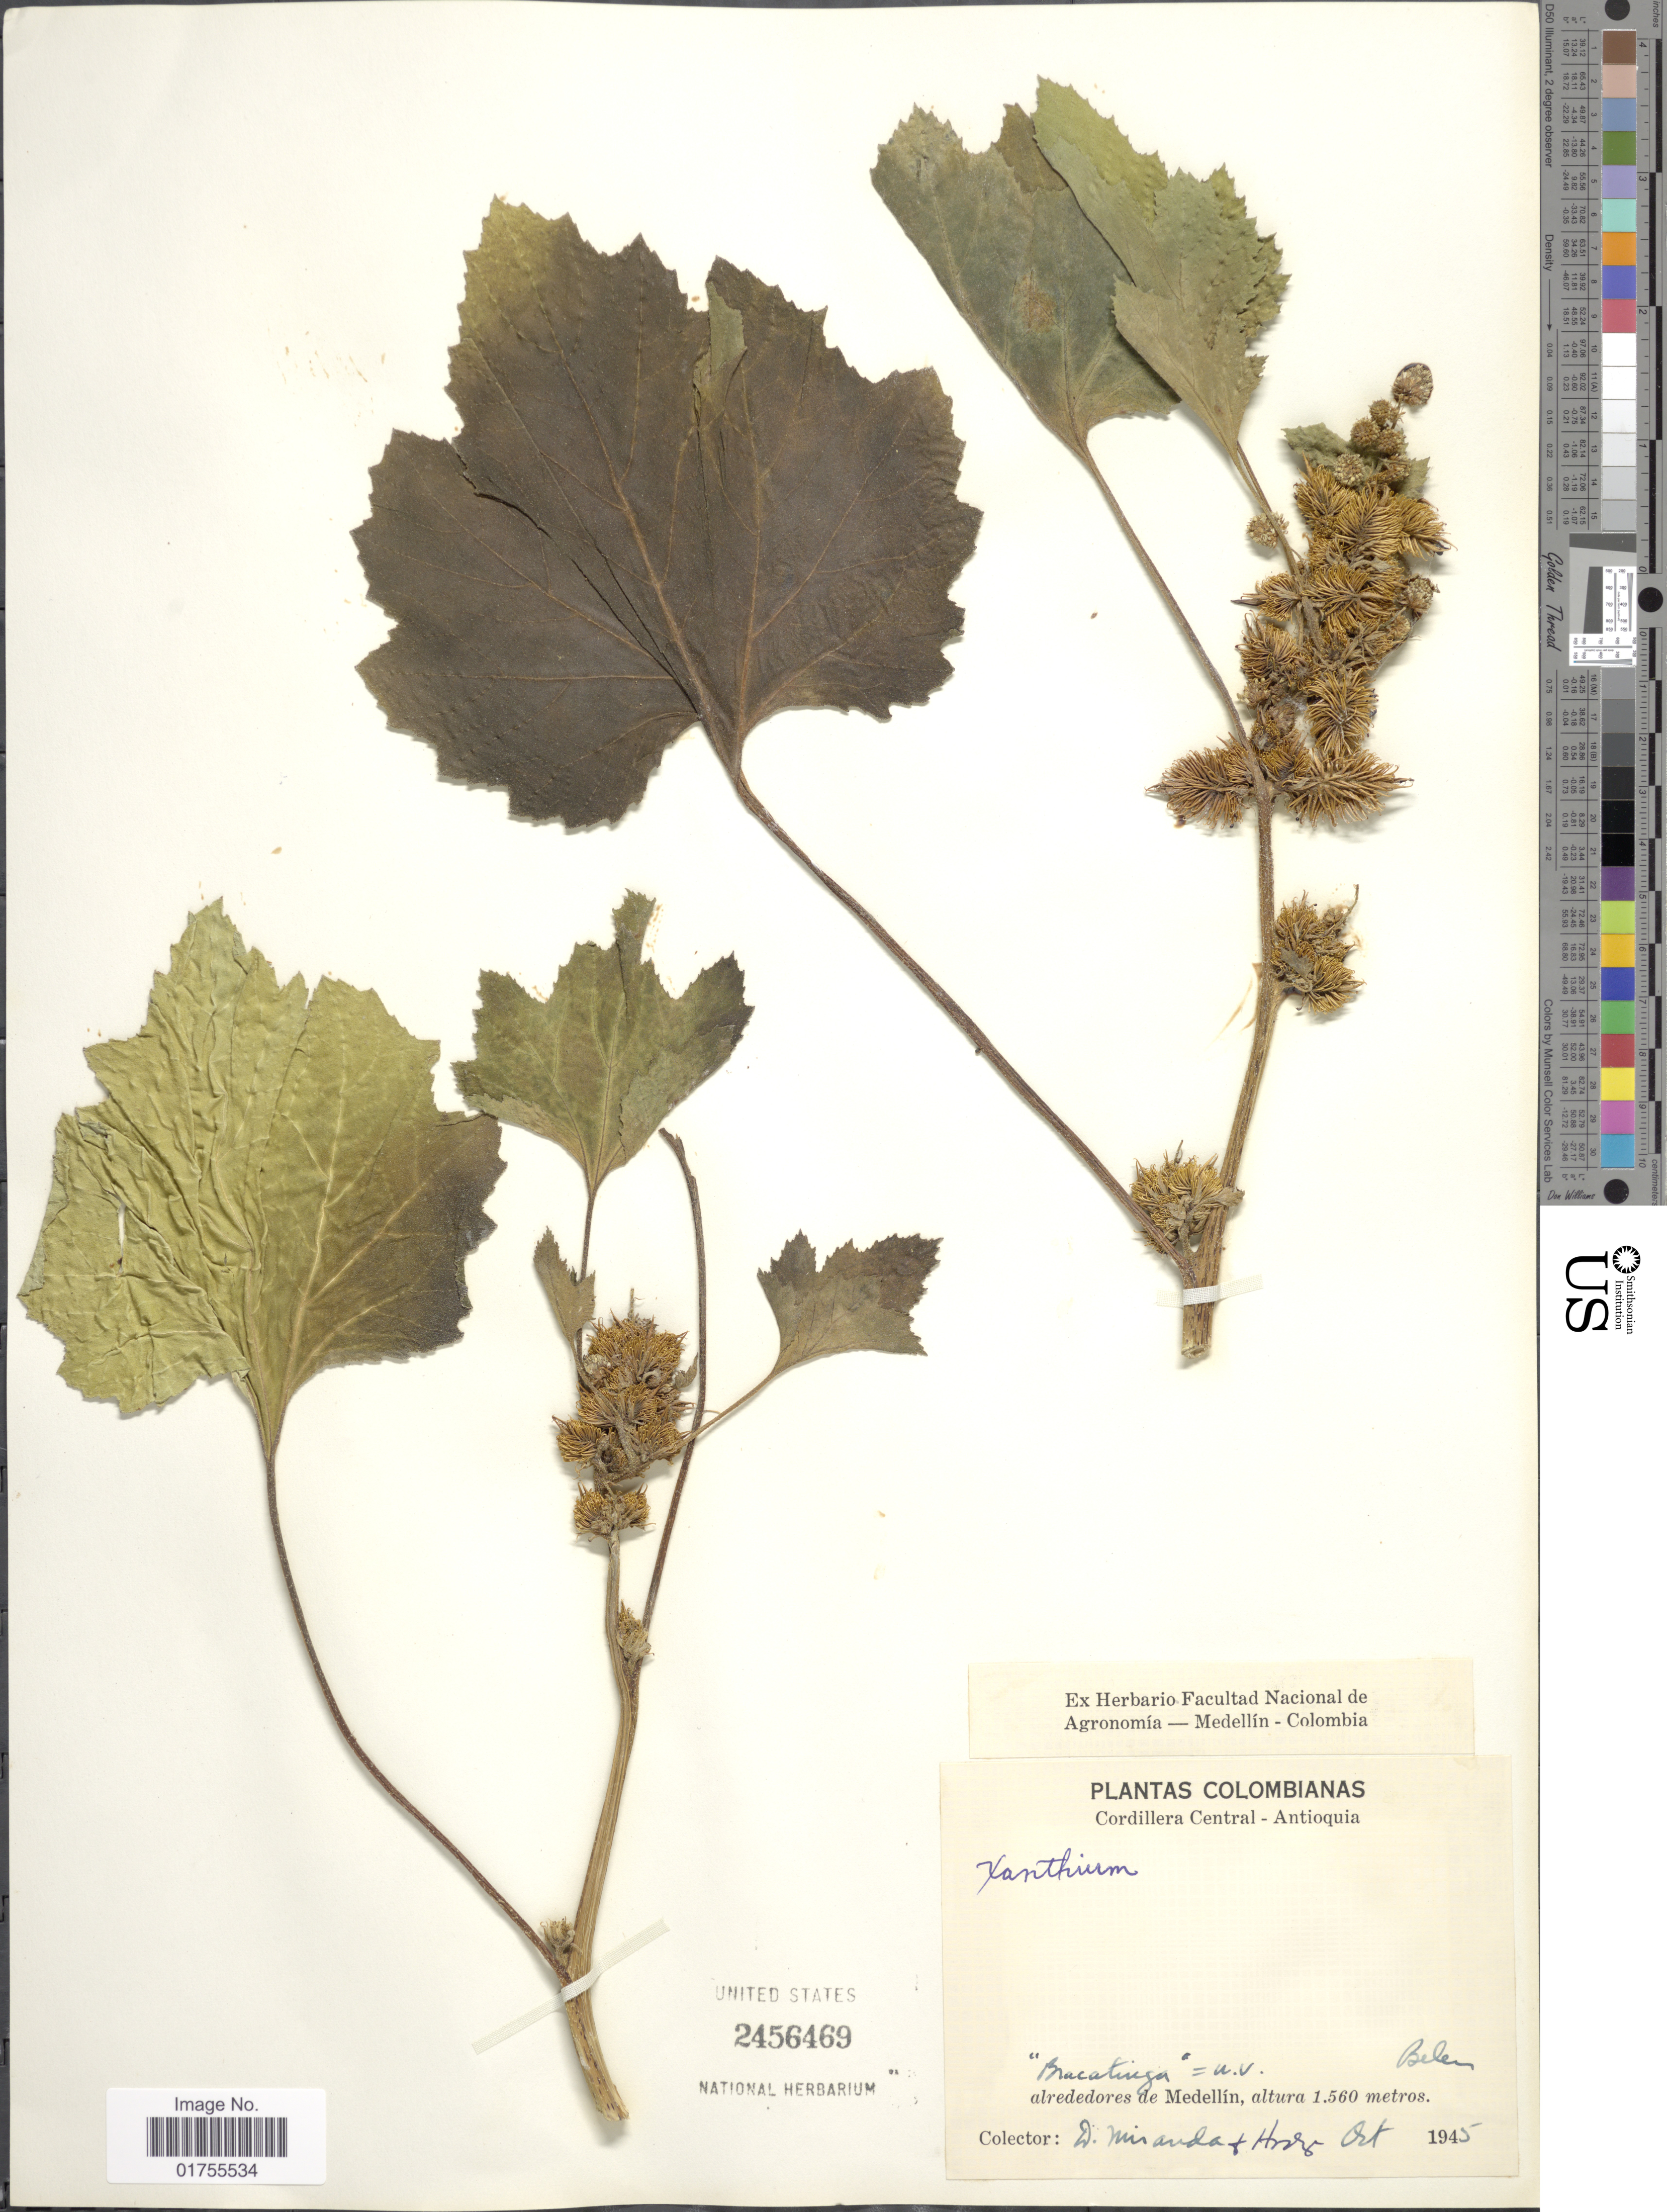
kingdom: Plantae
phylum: Tracheophyta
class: Magnoliopsida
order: Asterales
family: Asteraceae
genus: Xanthium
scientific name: Xanthium occidentale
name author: Bertol.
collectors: D. Miranda & Hodge, --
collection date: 1945-10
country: Colombia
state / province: Antioquia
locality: Cordillera Central, alrededores de Medellin, Belen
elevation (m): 1560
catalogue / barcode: US 2456469